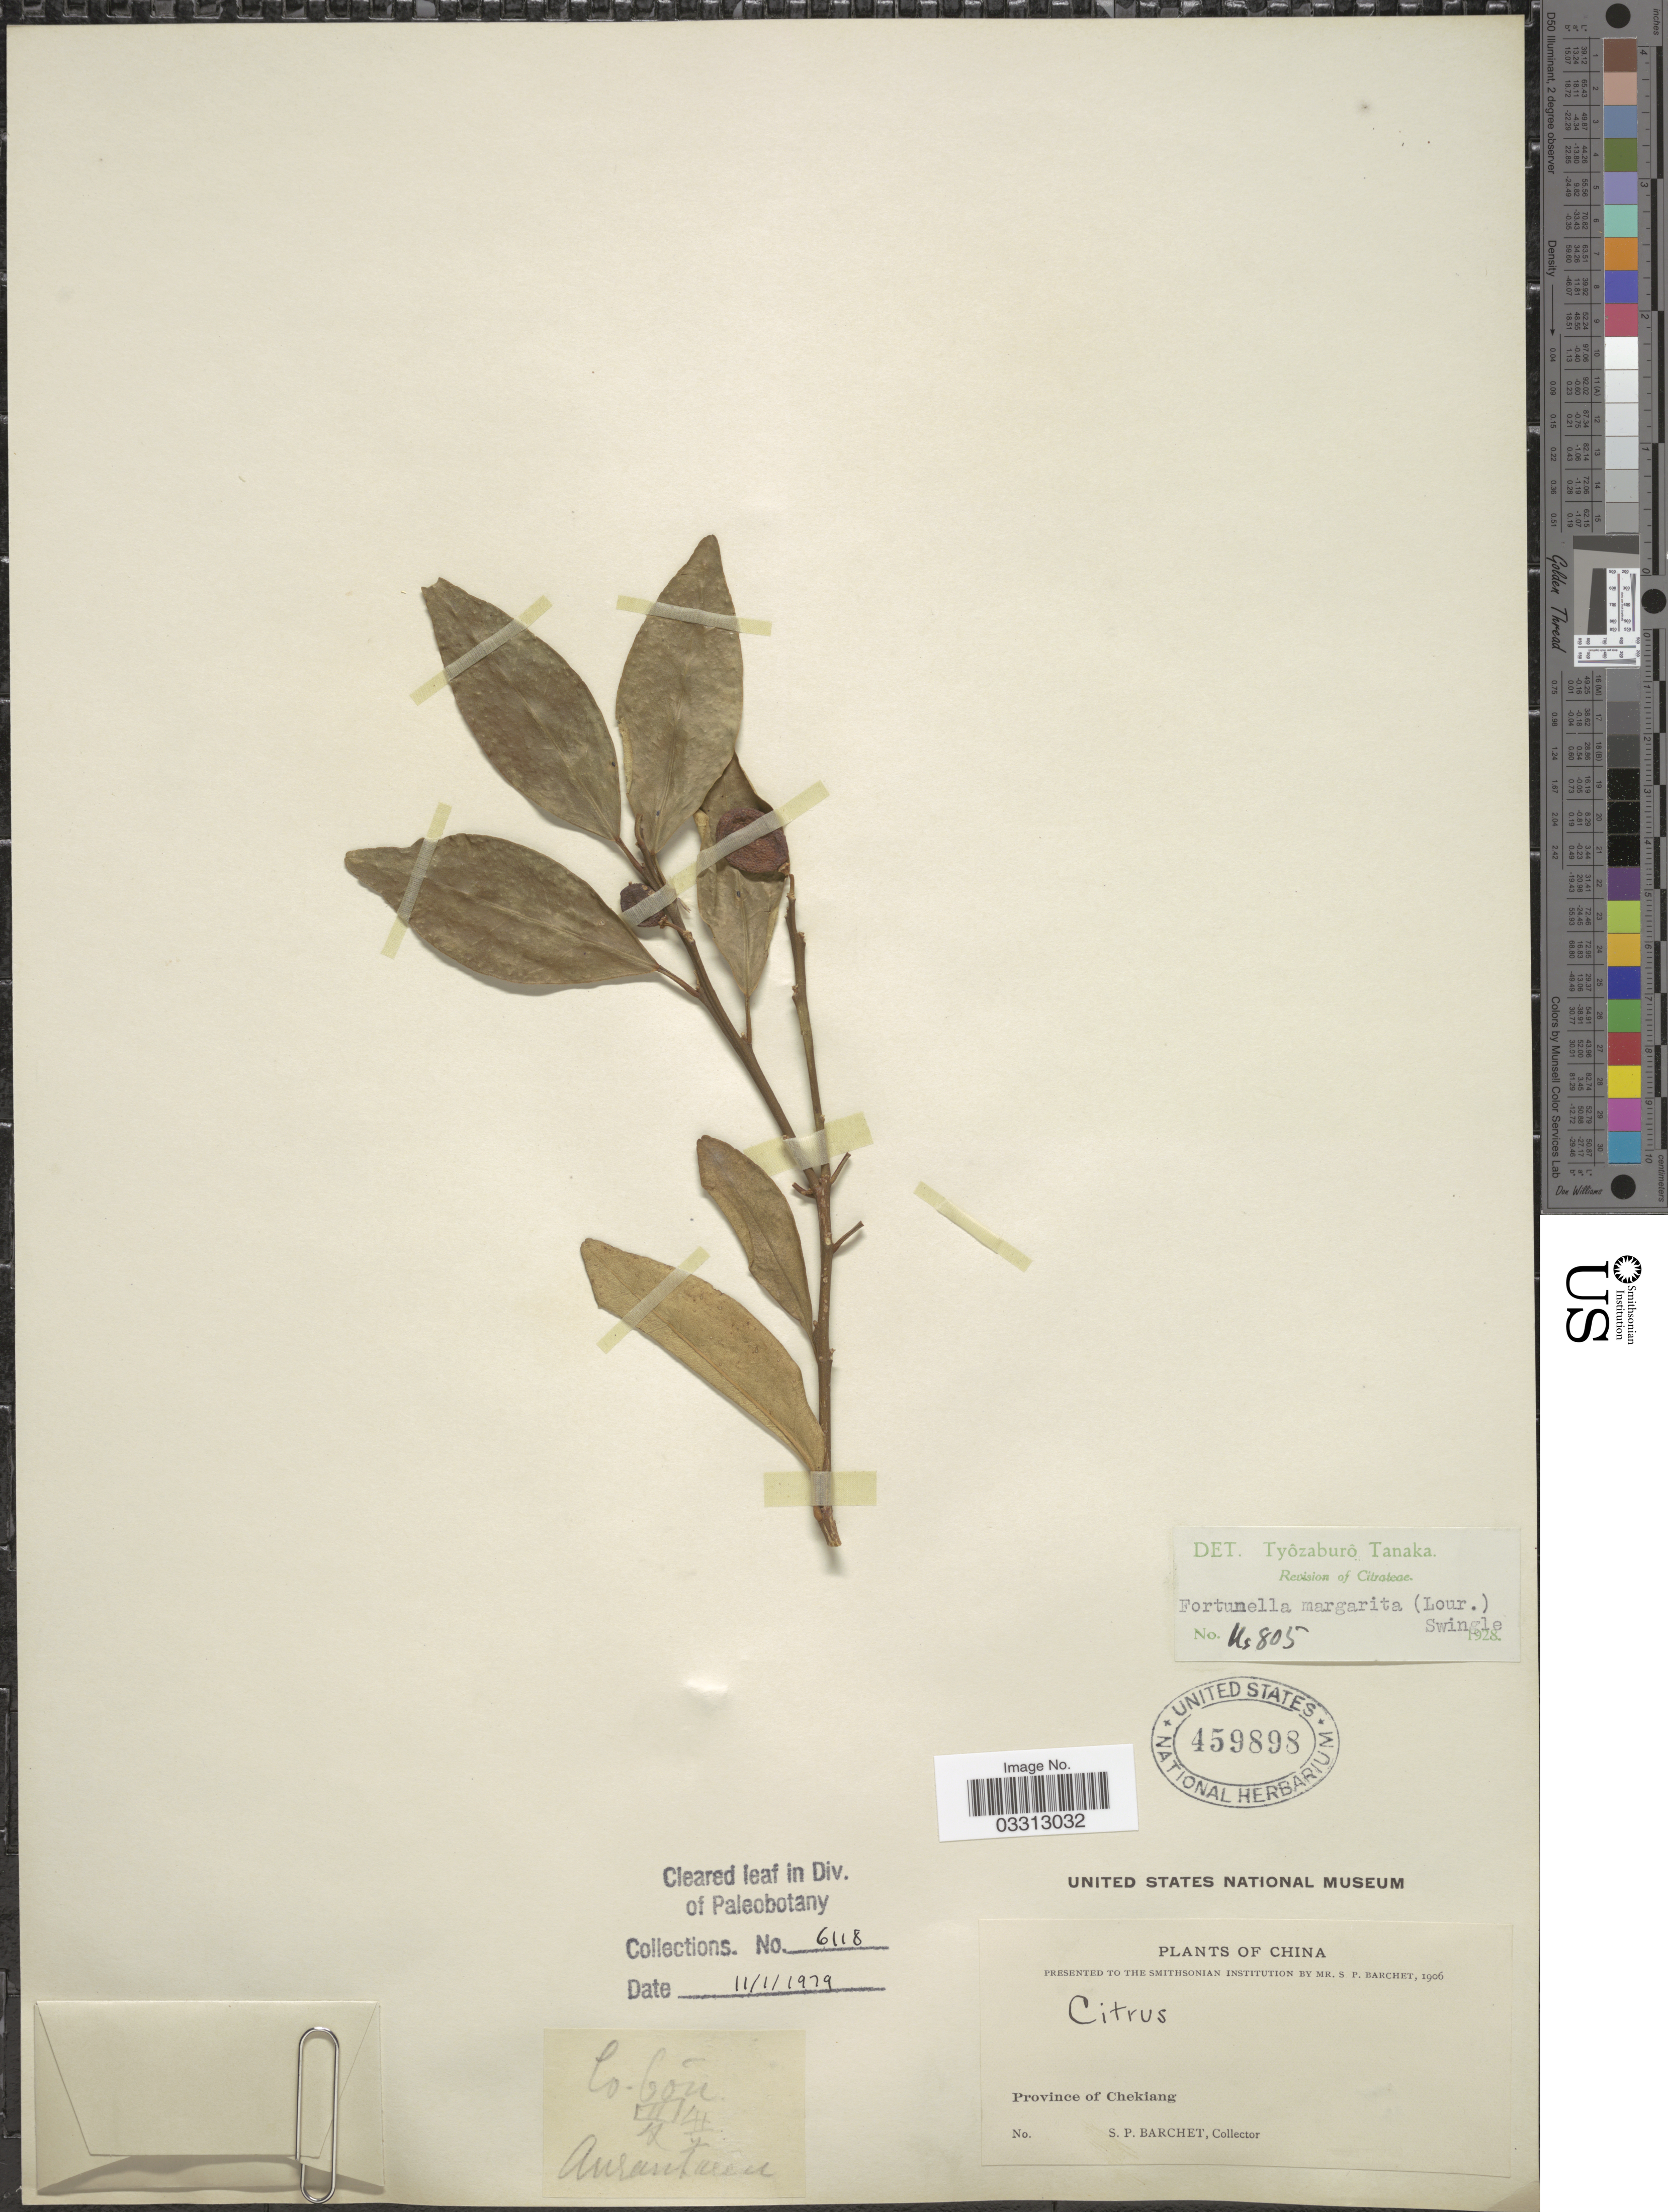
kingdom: Plantae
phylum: Tracheophyta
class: Magnoliopsida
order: Sapindales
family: Rutaceae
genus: Citrus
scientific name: Citrus japonica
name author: Thunb.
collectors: S. P. Barchet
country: China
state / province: Zhejiang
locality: Province of Chekiang.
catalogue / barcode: US 459898